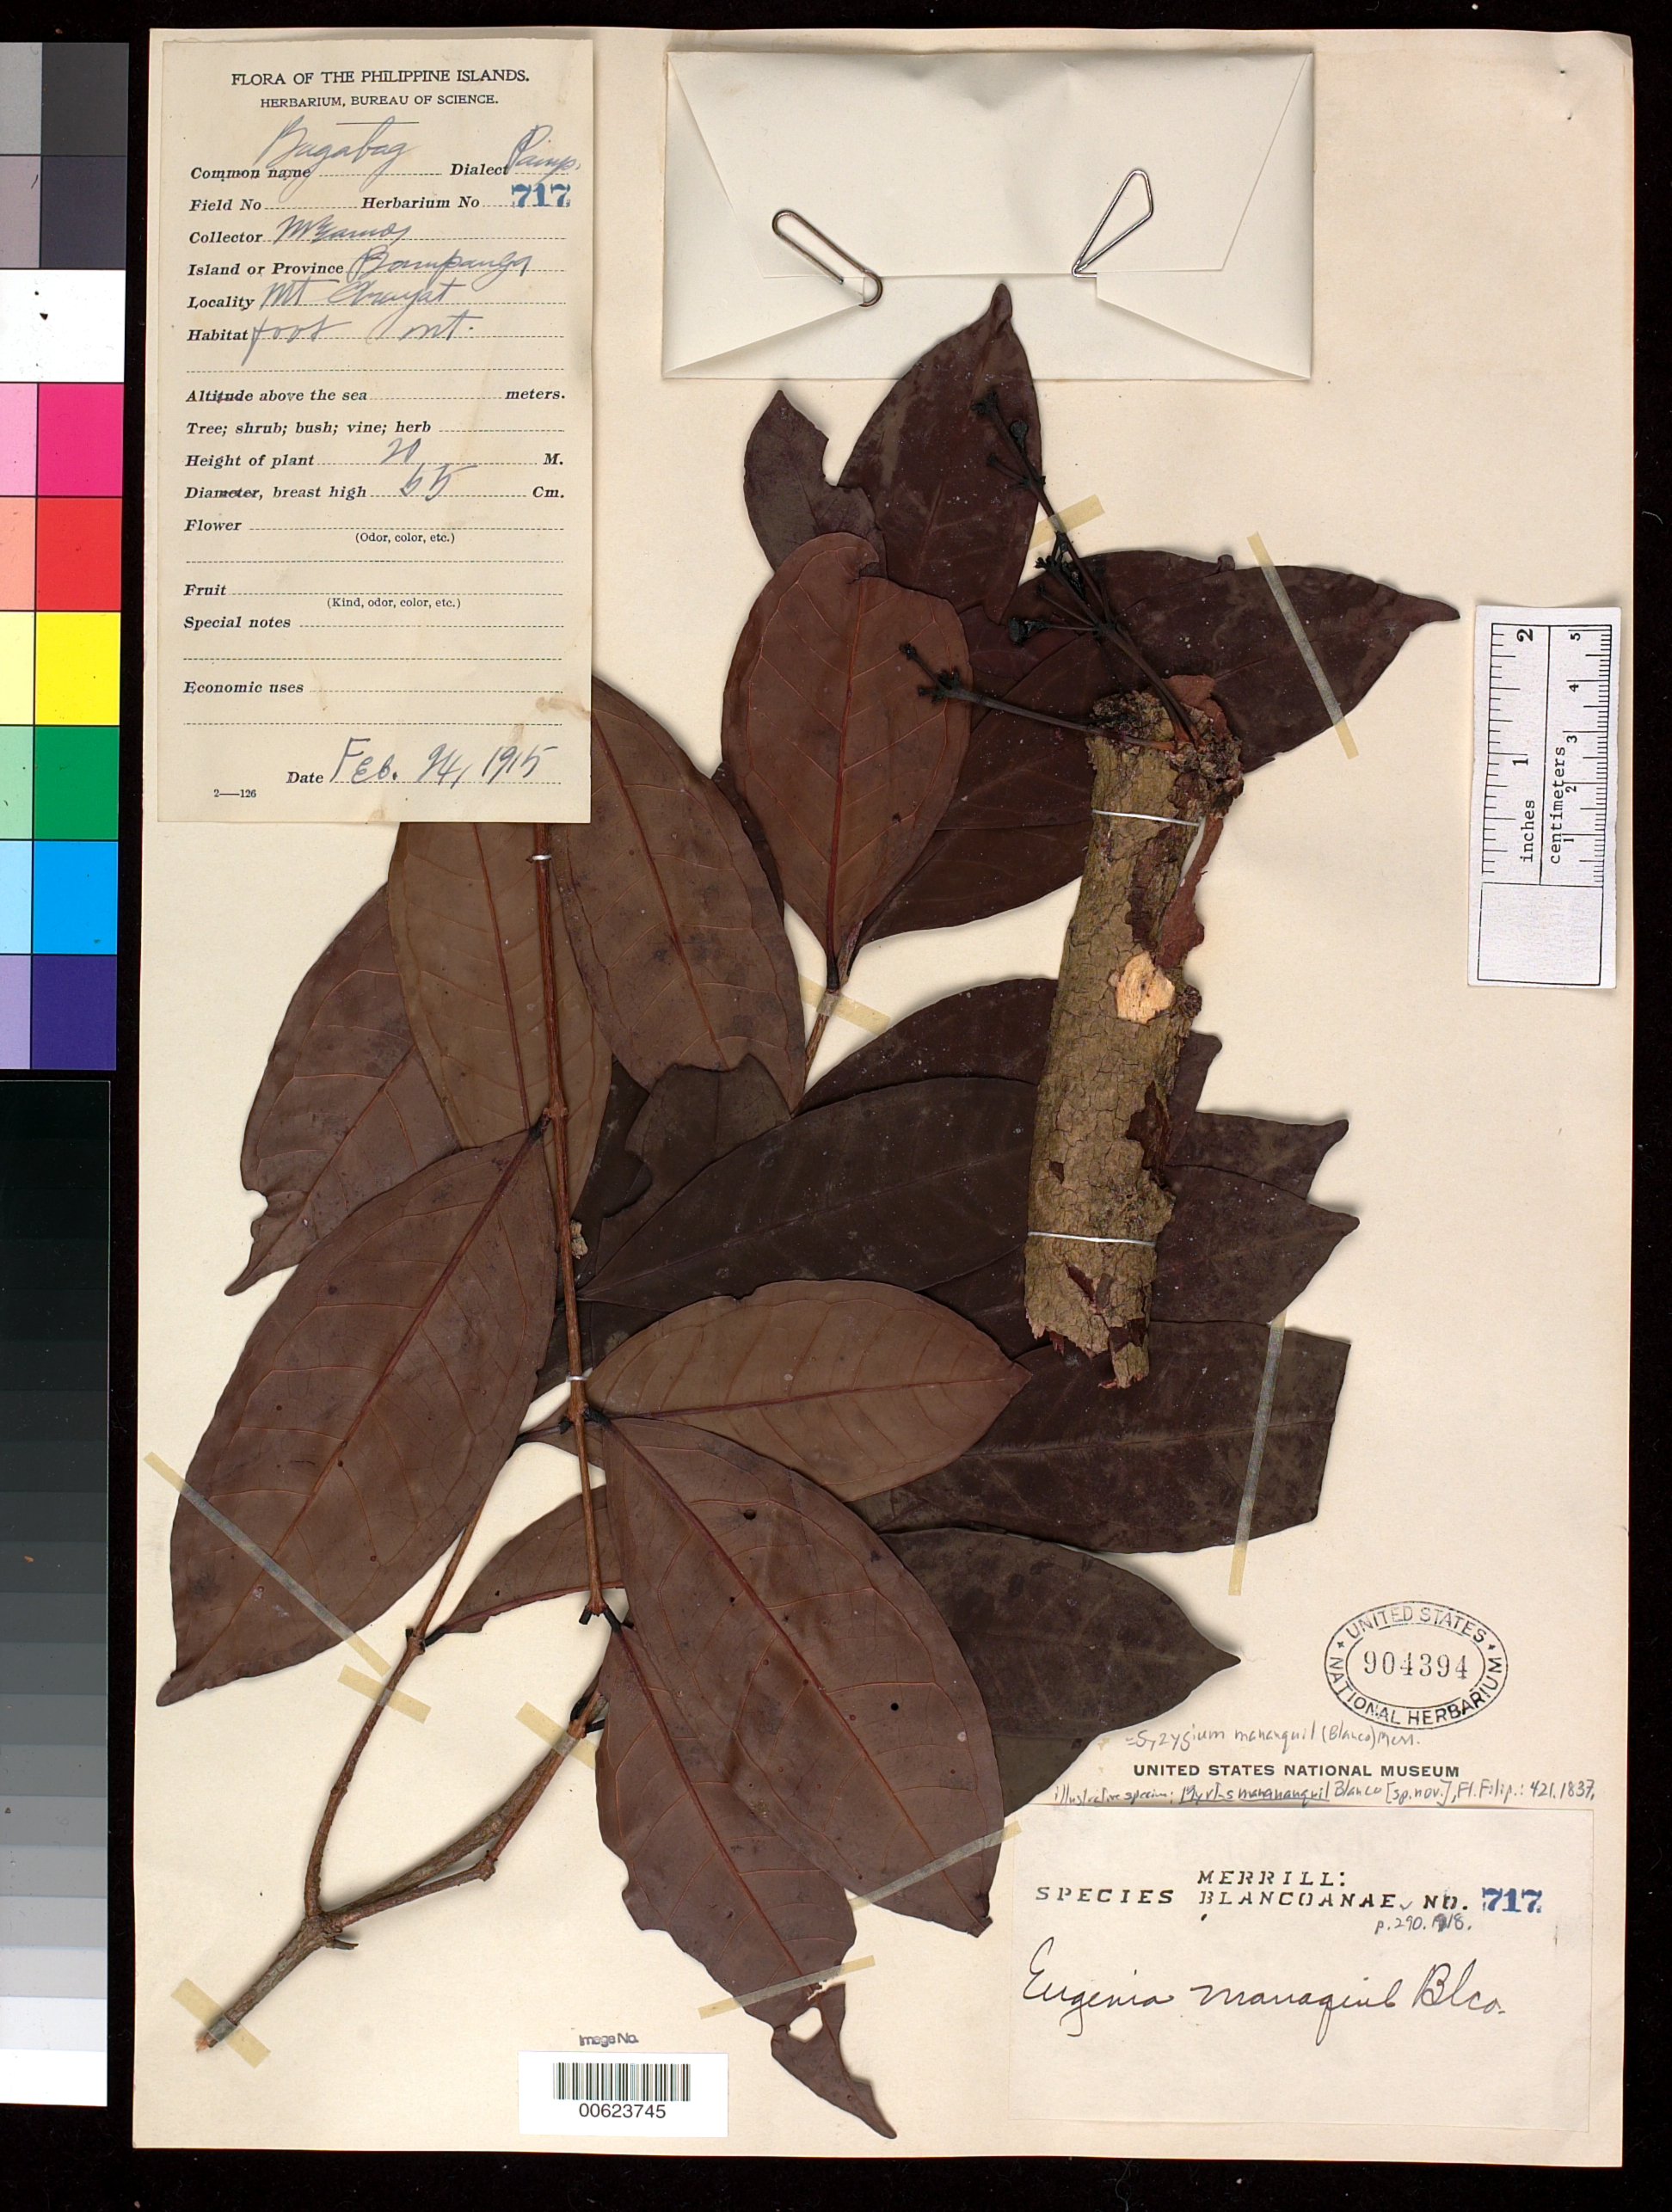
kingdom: Plantae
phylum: Tracheophyta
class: Magnoliopsida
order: Myrtales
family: Myrtaceae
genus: Syzygium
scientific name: Syzygium mananquil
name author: (Blanco) Merr.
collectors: M. Ramos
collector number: Sp. Blancoan. 0717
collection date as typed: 24 Feb 1914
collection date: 1914-02-24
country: Philippines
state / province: Central Luzon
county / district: Pampanga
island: Luzon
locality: Mt. anayat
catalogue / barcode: US 904394